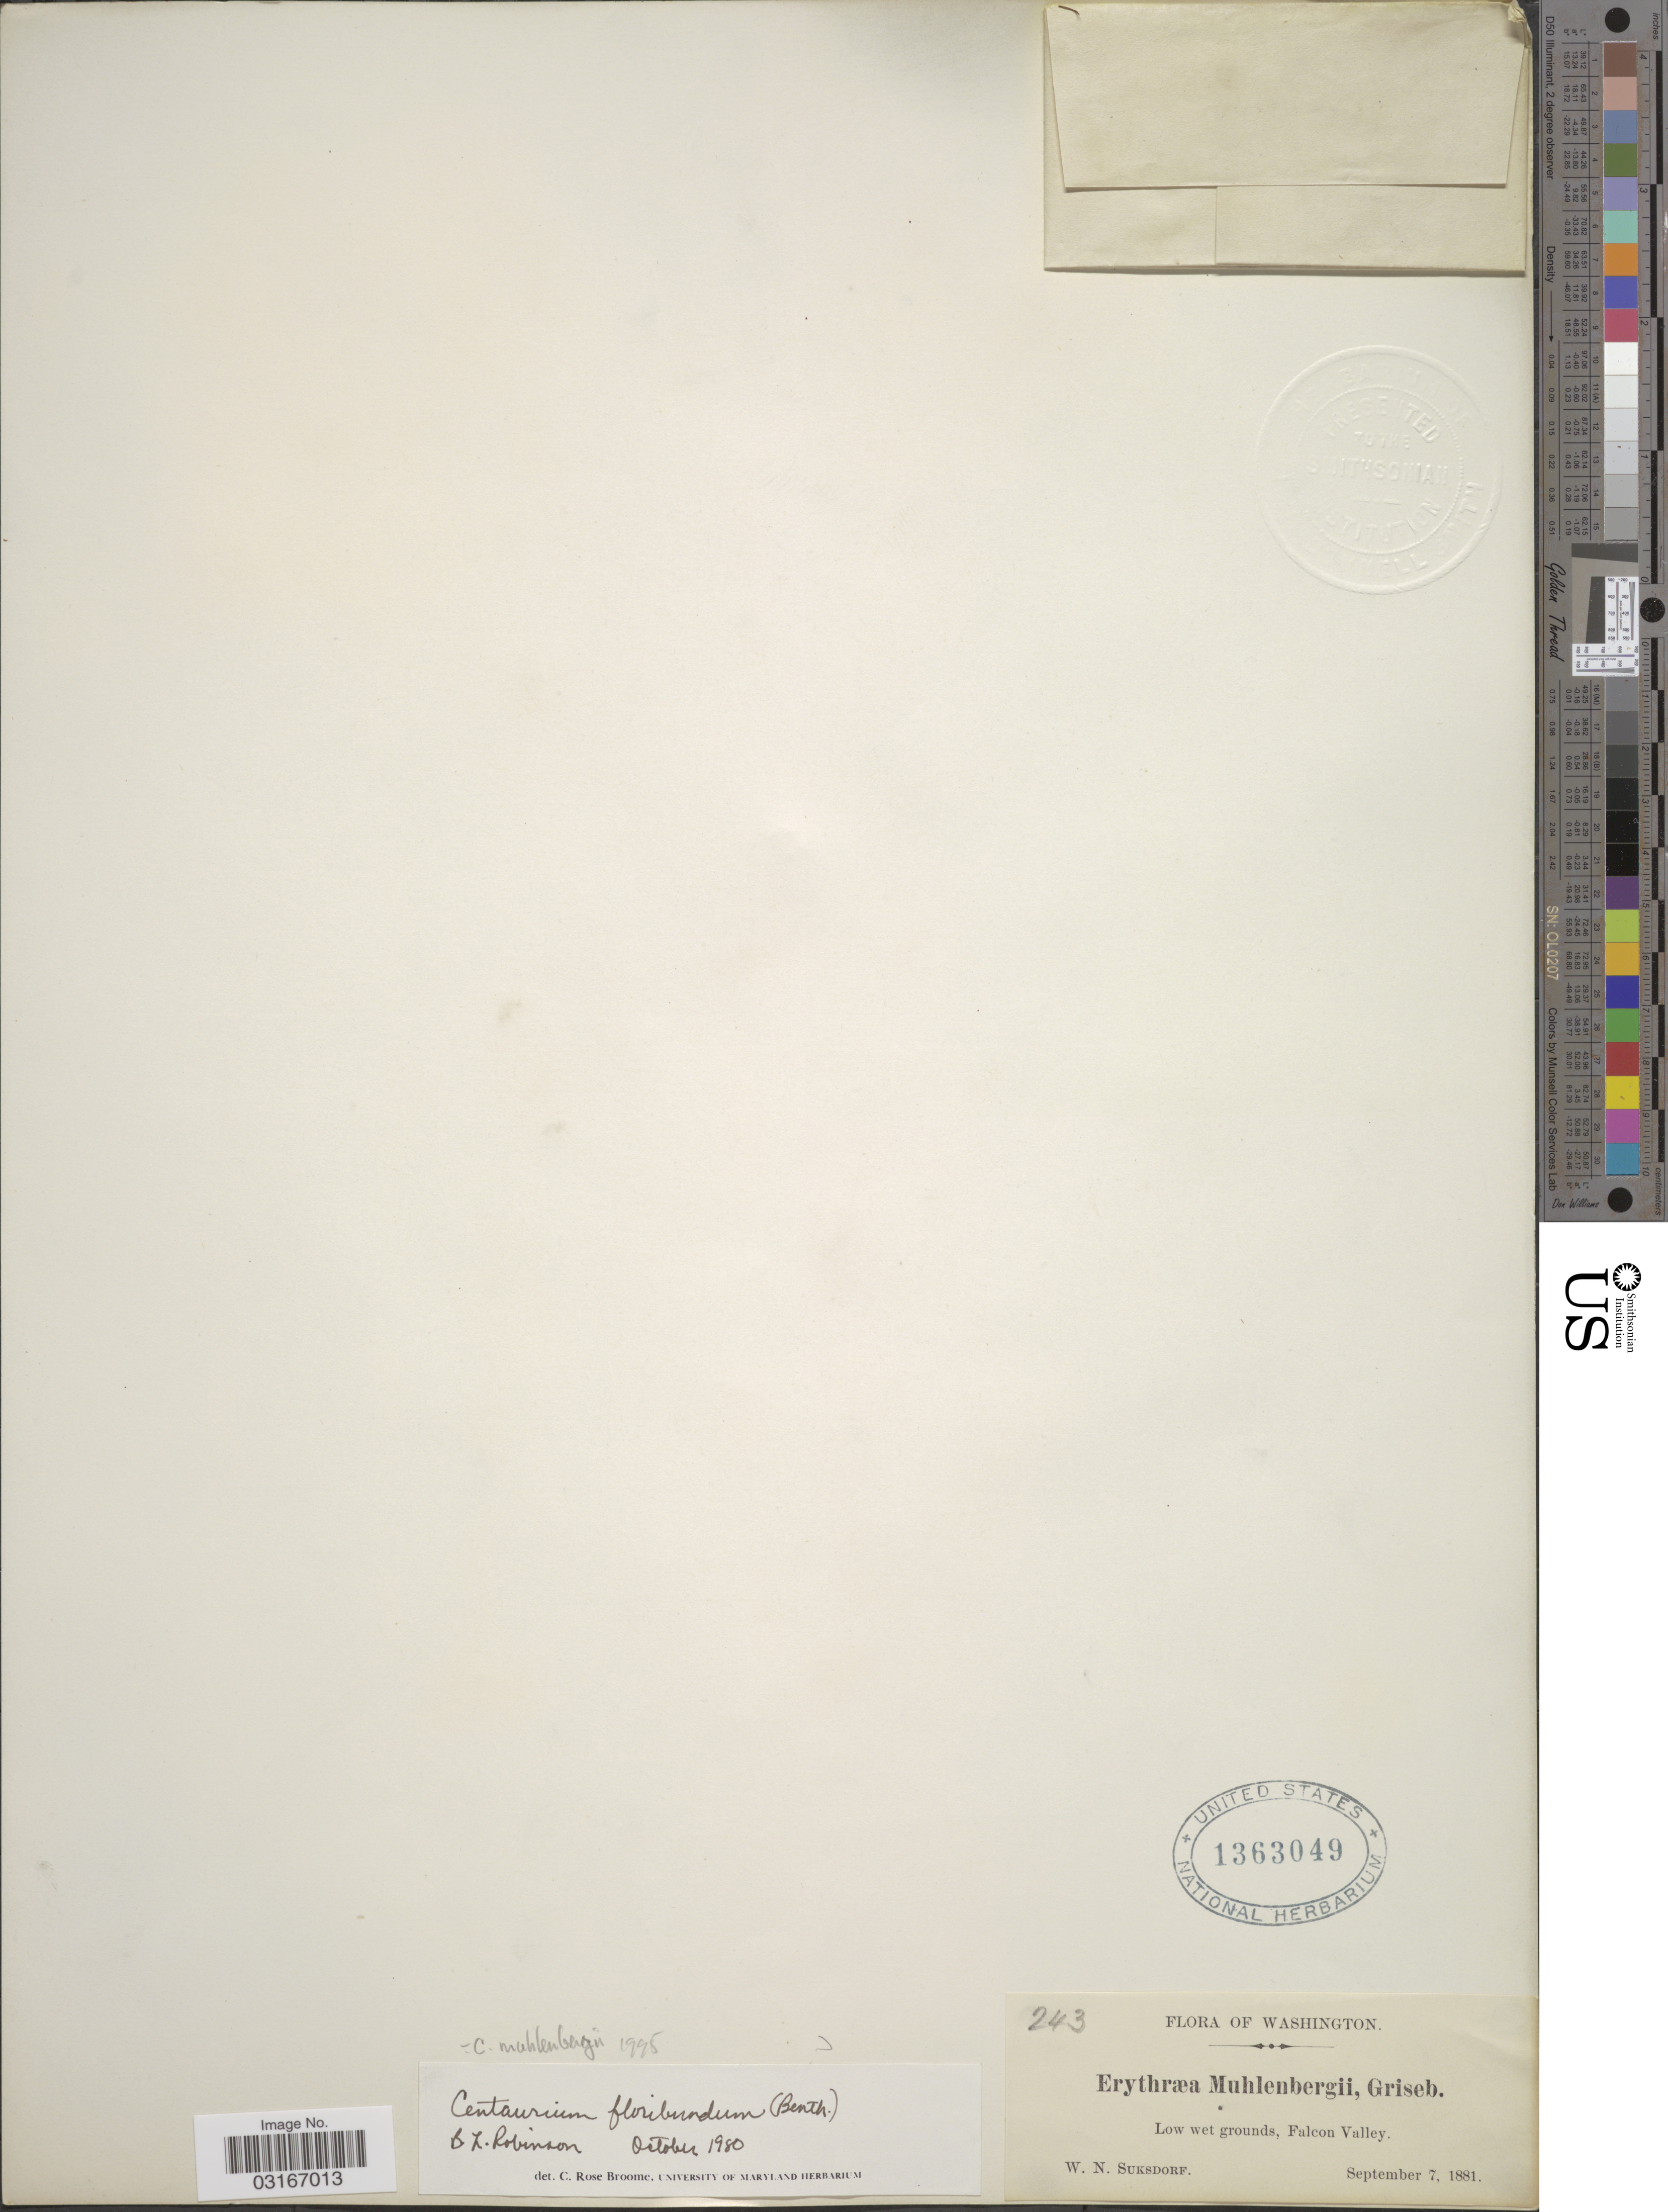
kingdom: Plantae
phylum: Tracheophyta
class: Magnoliopsida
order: Gentianales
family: Gentianaceae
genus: Centaurium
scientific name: Centaurium floribundum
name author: (Benth.) B.L. Rob.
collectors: W. N. Suksdorf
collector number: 243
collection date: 1881-09-07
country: United States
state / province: Washington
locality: Low wet grounds, Falcon Valley.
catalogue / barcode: US 1363049